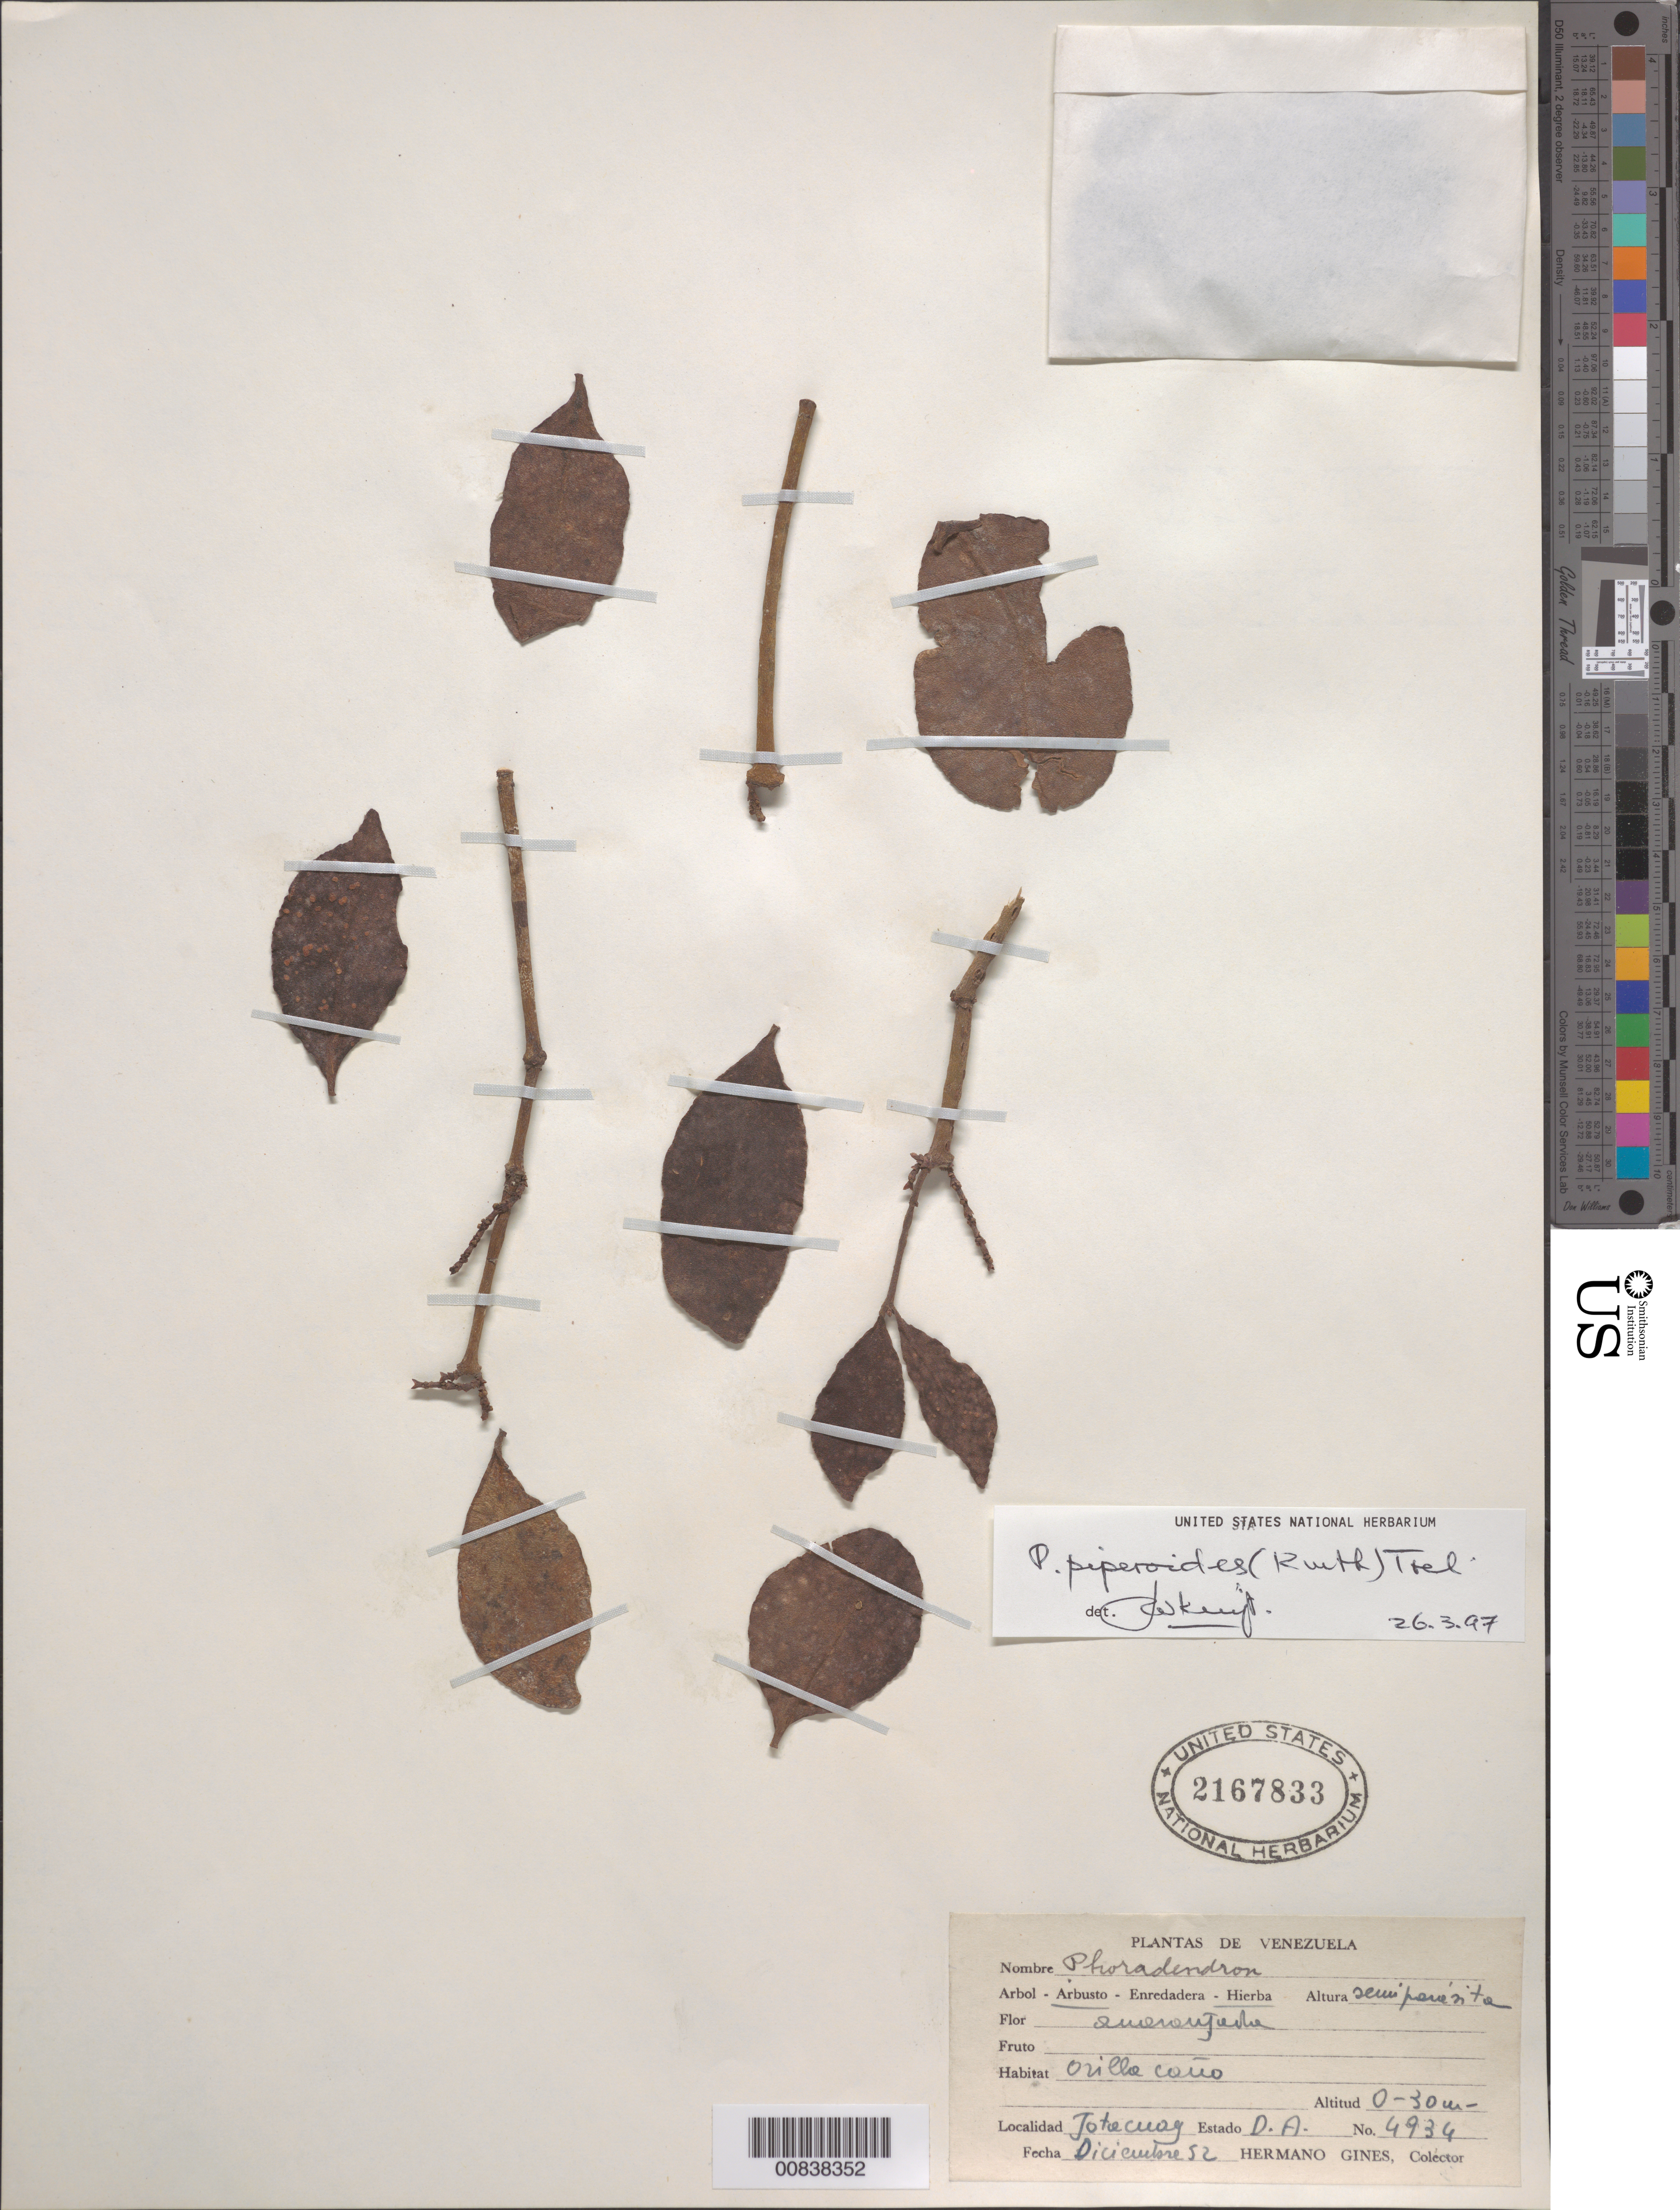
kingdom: Plantae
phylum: Tracheophyta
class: Magnoliopsida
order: Santalales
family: Viscaceae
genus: Phoradendron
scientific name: Phoradendron piperoides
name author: (Kunth) Trel.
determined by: Kuijt, Job, (CANADA)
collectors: H. Gines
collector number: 4934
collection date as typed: Dec-52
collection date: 1952-12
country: Venezuela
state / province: Delta Amacuro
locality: Jotacuay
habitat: Orilla cano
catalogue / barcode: US 2167833